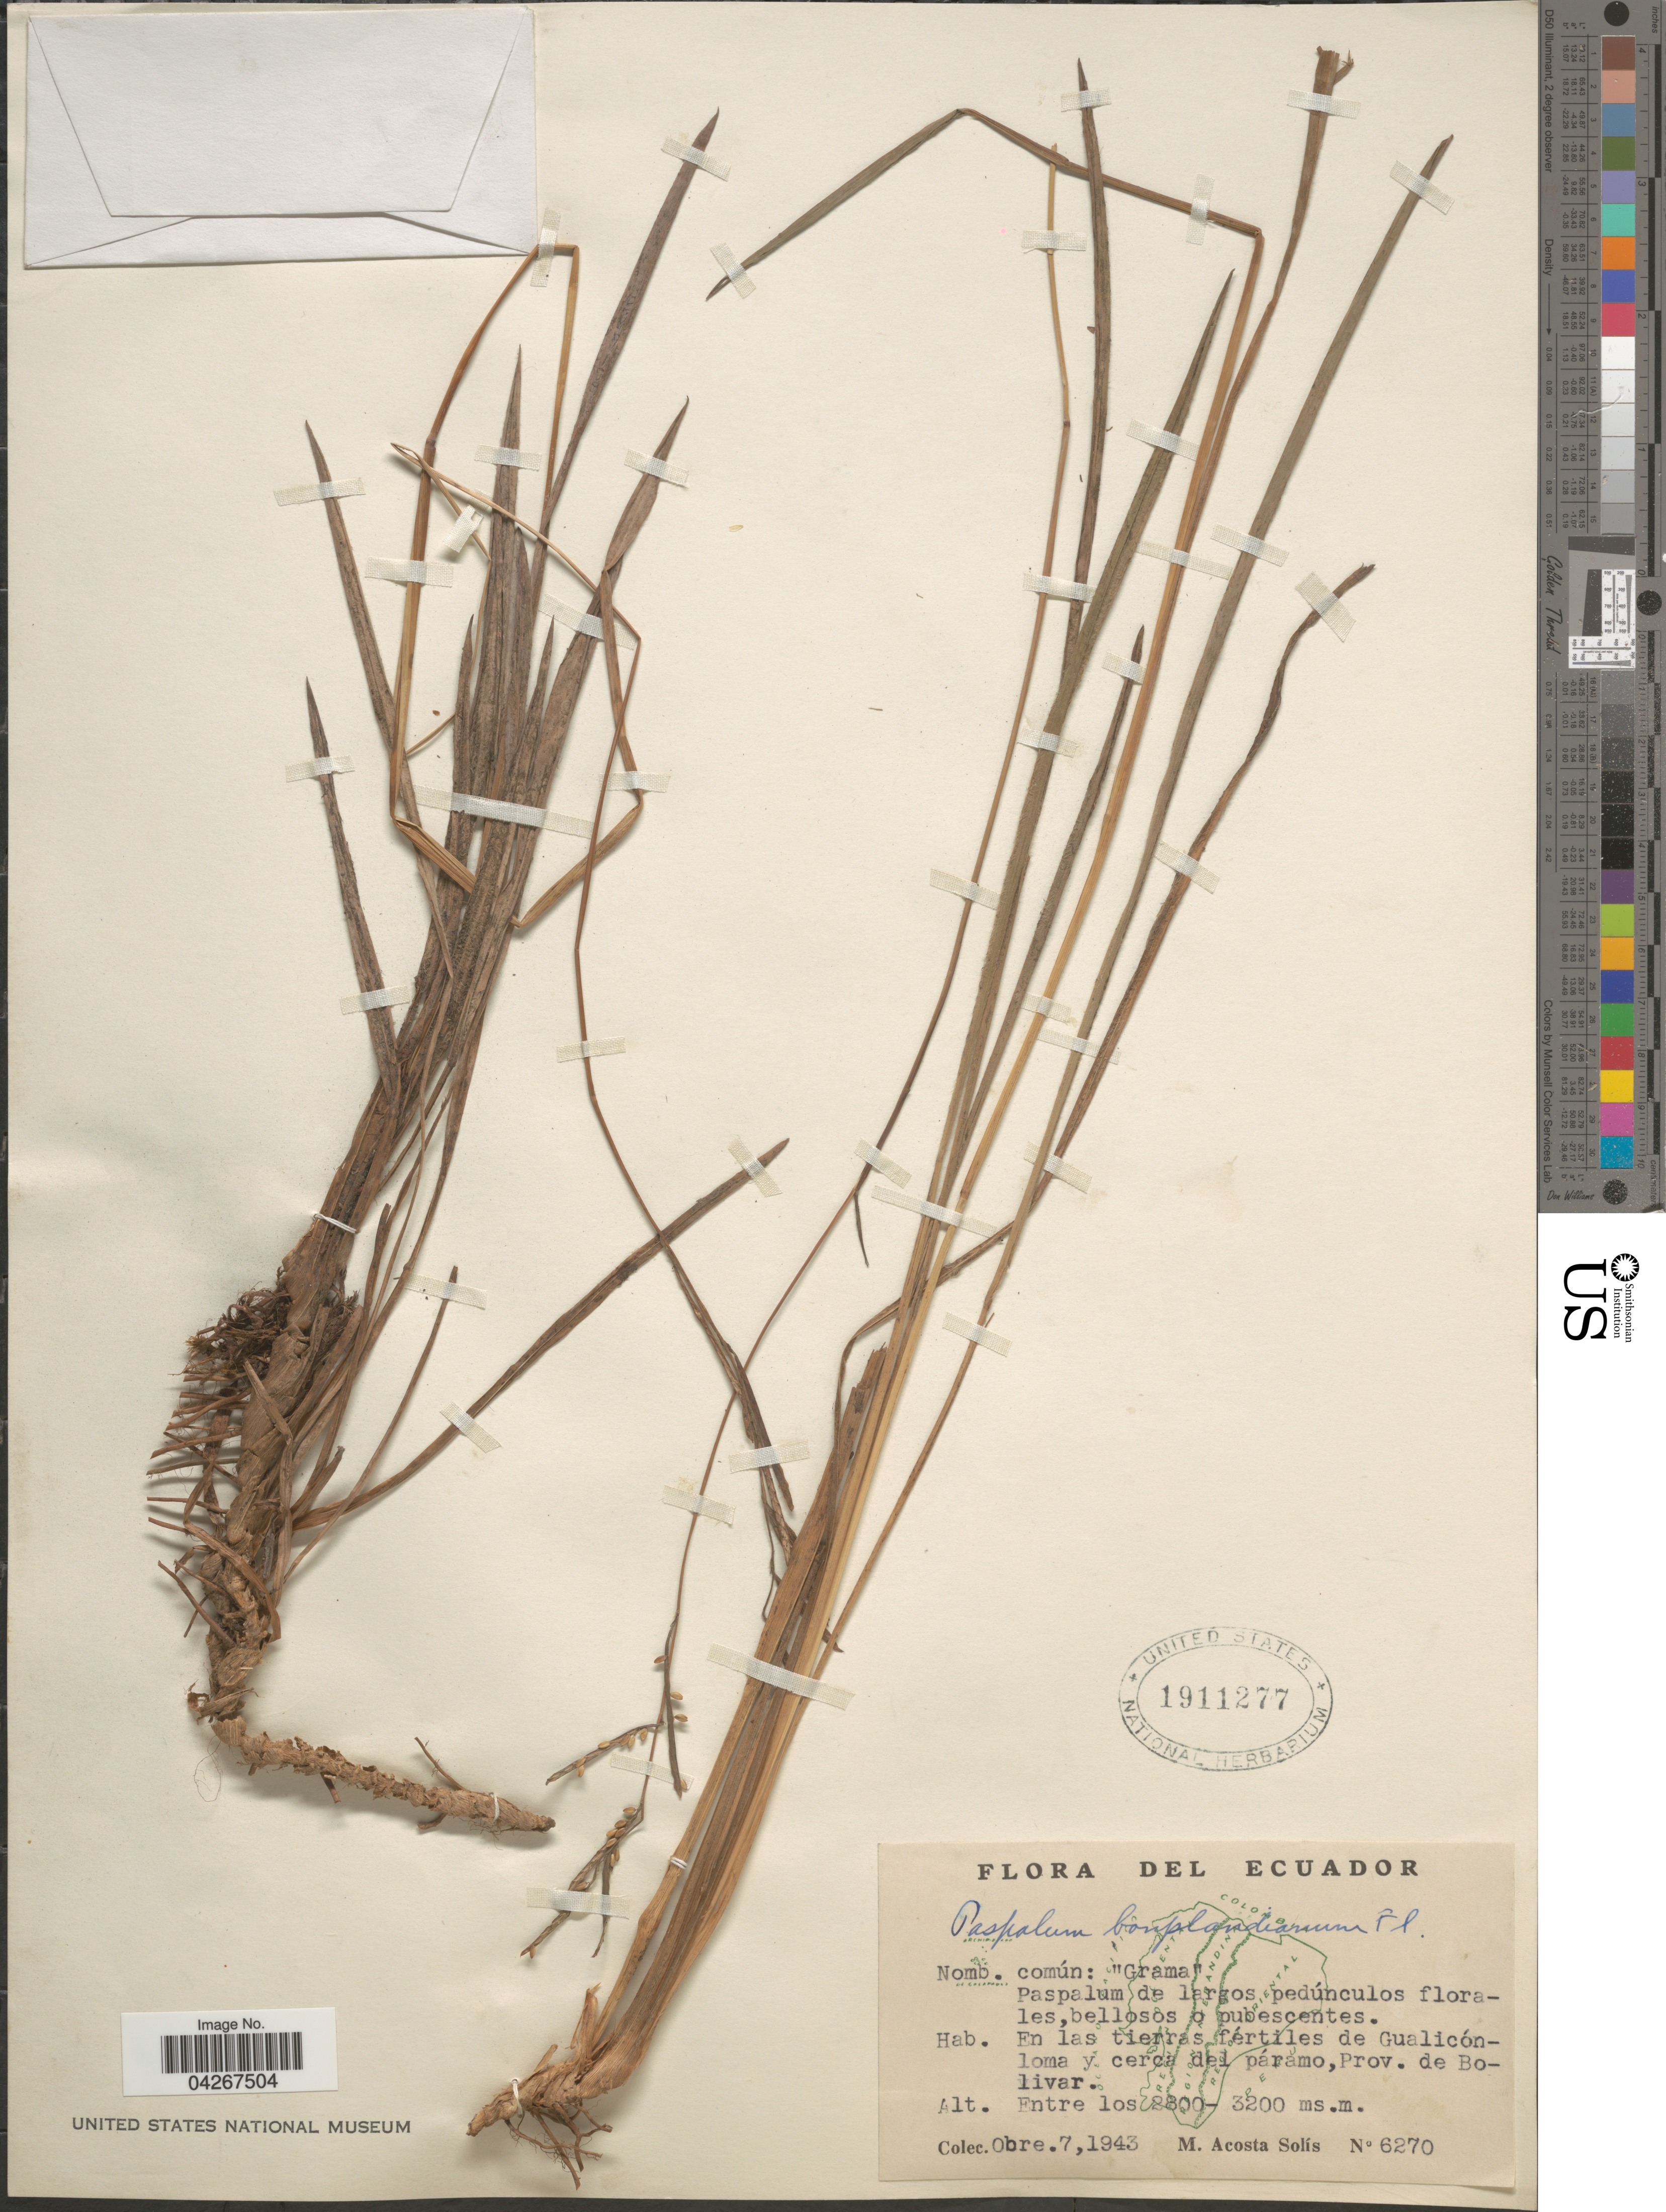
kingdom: Plantae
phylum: Tracheophyta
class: Liliopsida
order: Poales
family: Poaceae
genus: Paspalum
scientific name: Paspalum bonplandianum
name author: Flüggé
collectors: M. Acosta Solis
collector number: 6270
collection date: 1943-10-07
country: Ecuador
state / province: Bolívar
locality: En las tierras fértiles de Gualicón-loma y cerca del páramo.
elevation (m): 2800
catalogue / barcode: US 1911277